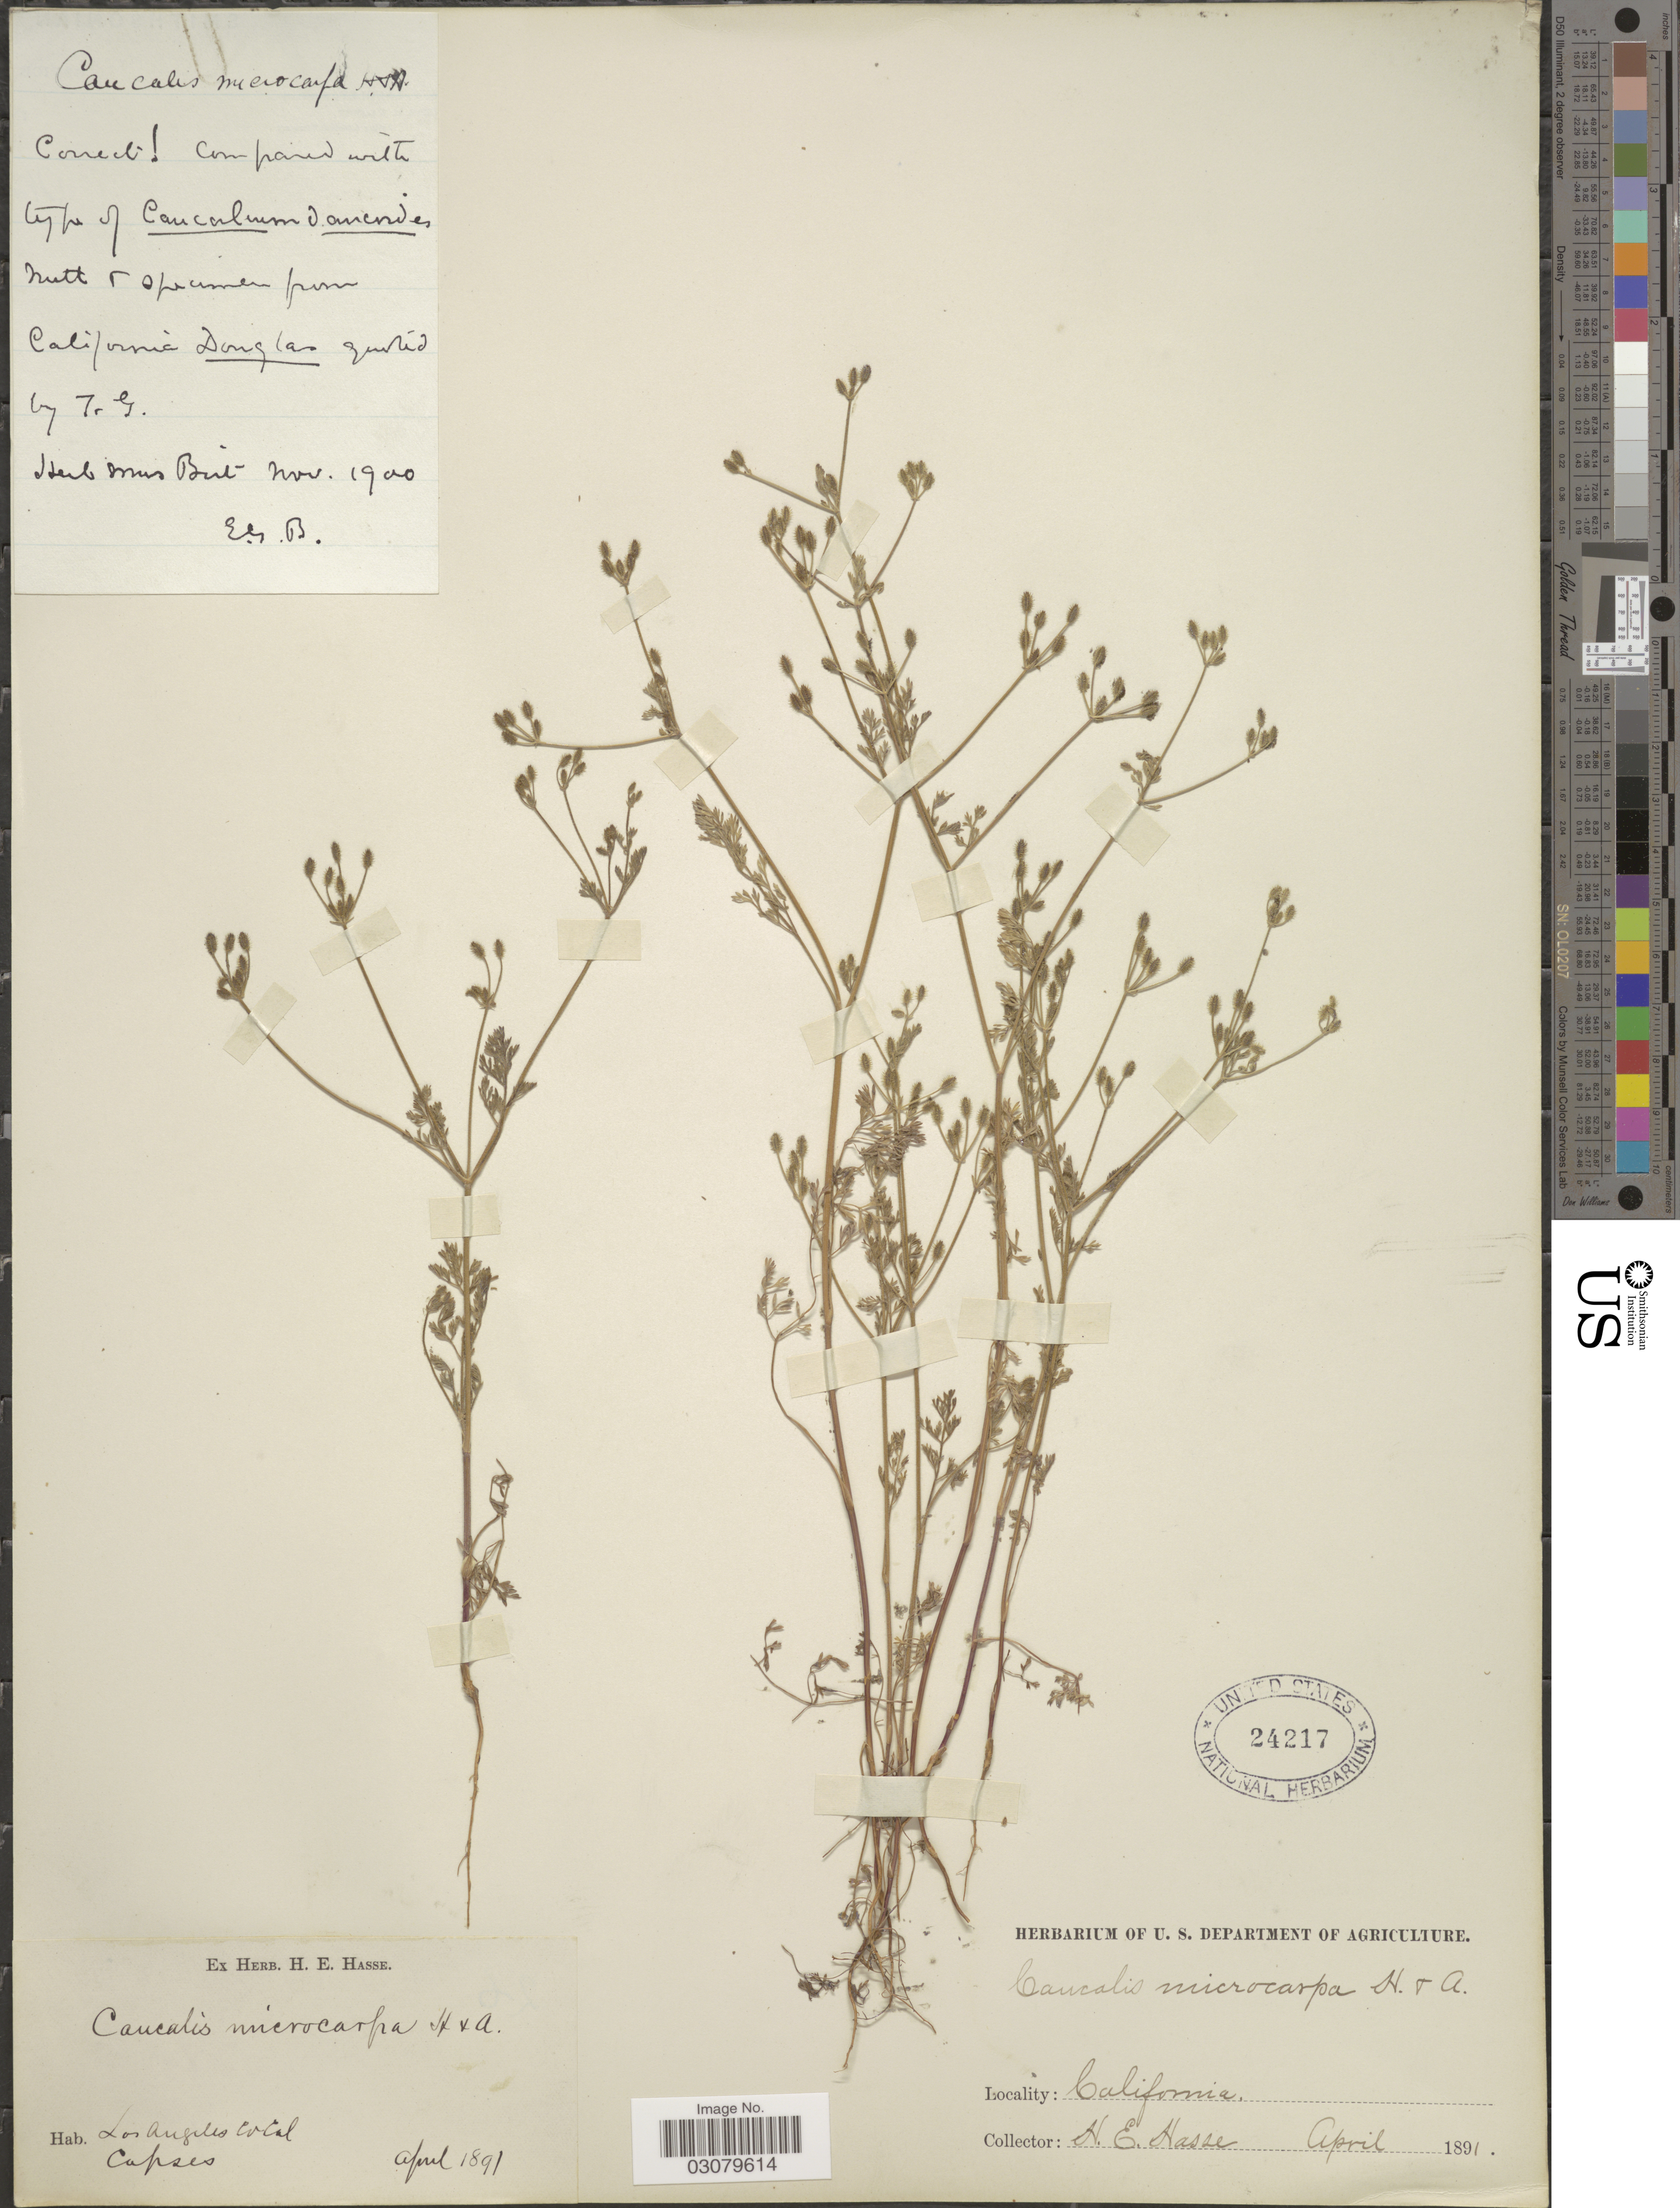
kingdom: Plantae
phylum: Tracheophyta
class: Magnoliopsida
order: Apiales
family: Apiaceae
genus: Caucalis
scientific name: Caucalis microcarpa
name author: Hook. & Arn.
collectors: H. E. Hasse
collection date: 1891-04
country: United States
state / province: California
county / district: Los Angeles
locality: Los Angeles local Copses.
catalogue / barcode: US 24217